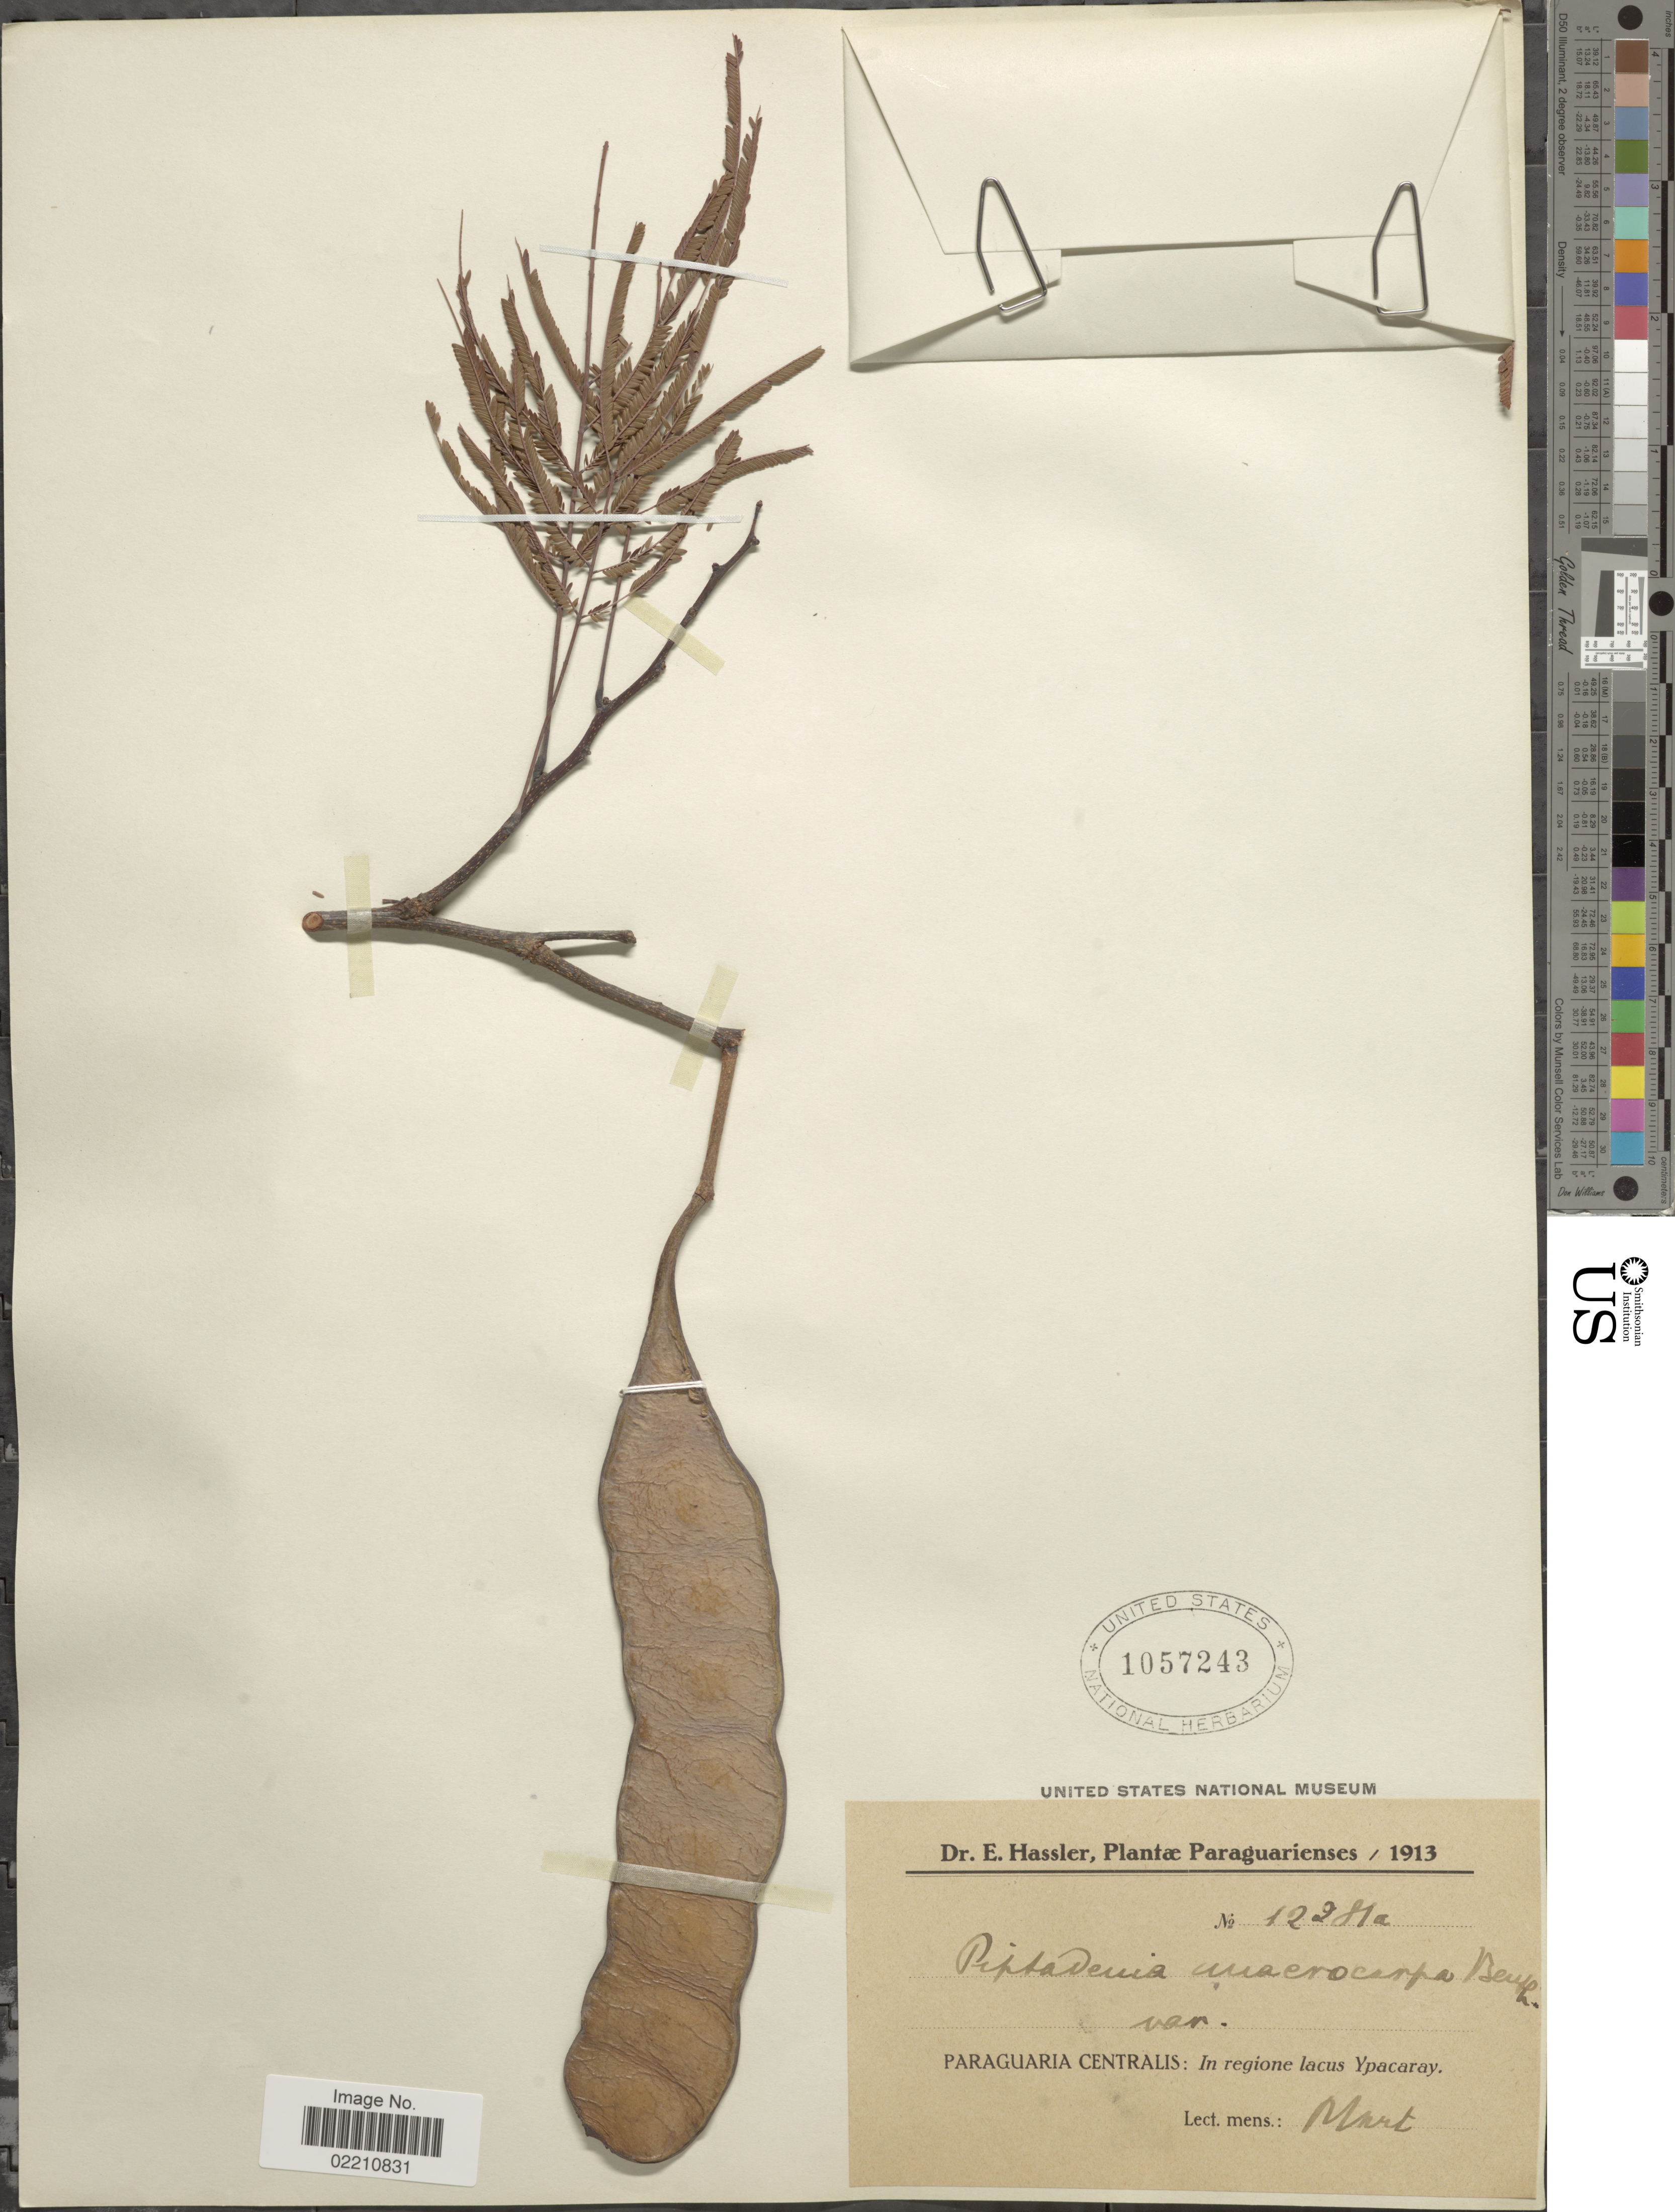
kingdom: Plantae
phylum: Tracheophyta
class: Magnoliopsida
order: Fabales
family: Fabaceae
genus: Anadenanthera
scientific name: Anadenanthera colubrina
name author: (Vell.) Brenan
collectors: E. Hassler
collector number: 12281a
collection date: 1913-03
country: Paraguay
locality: Paraguarienses, Paraguaria Centralis: in regione lacus Ypacaray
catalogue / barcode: US 1057243